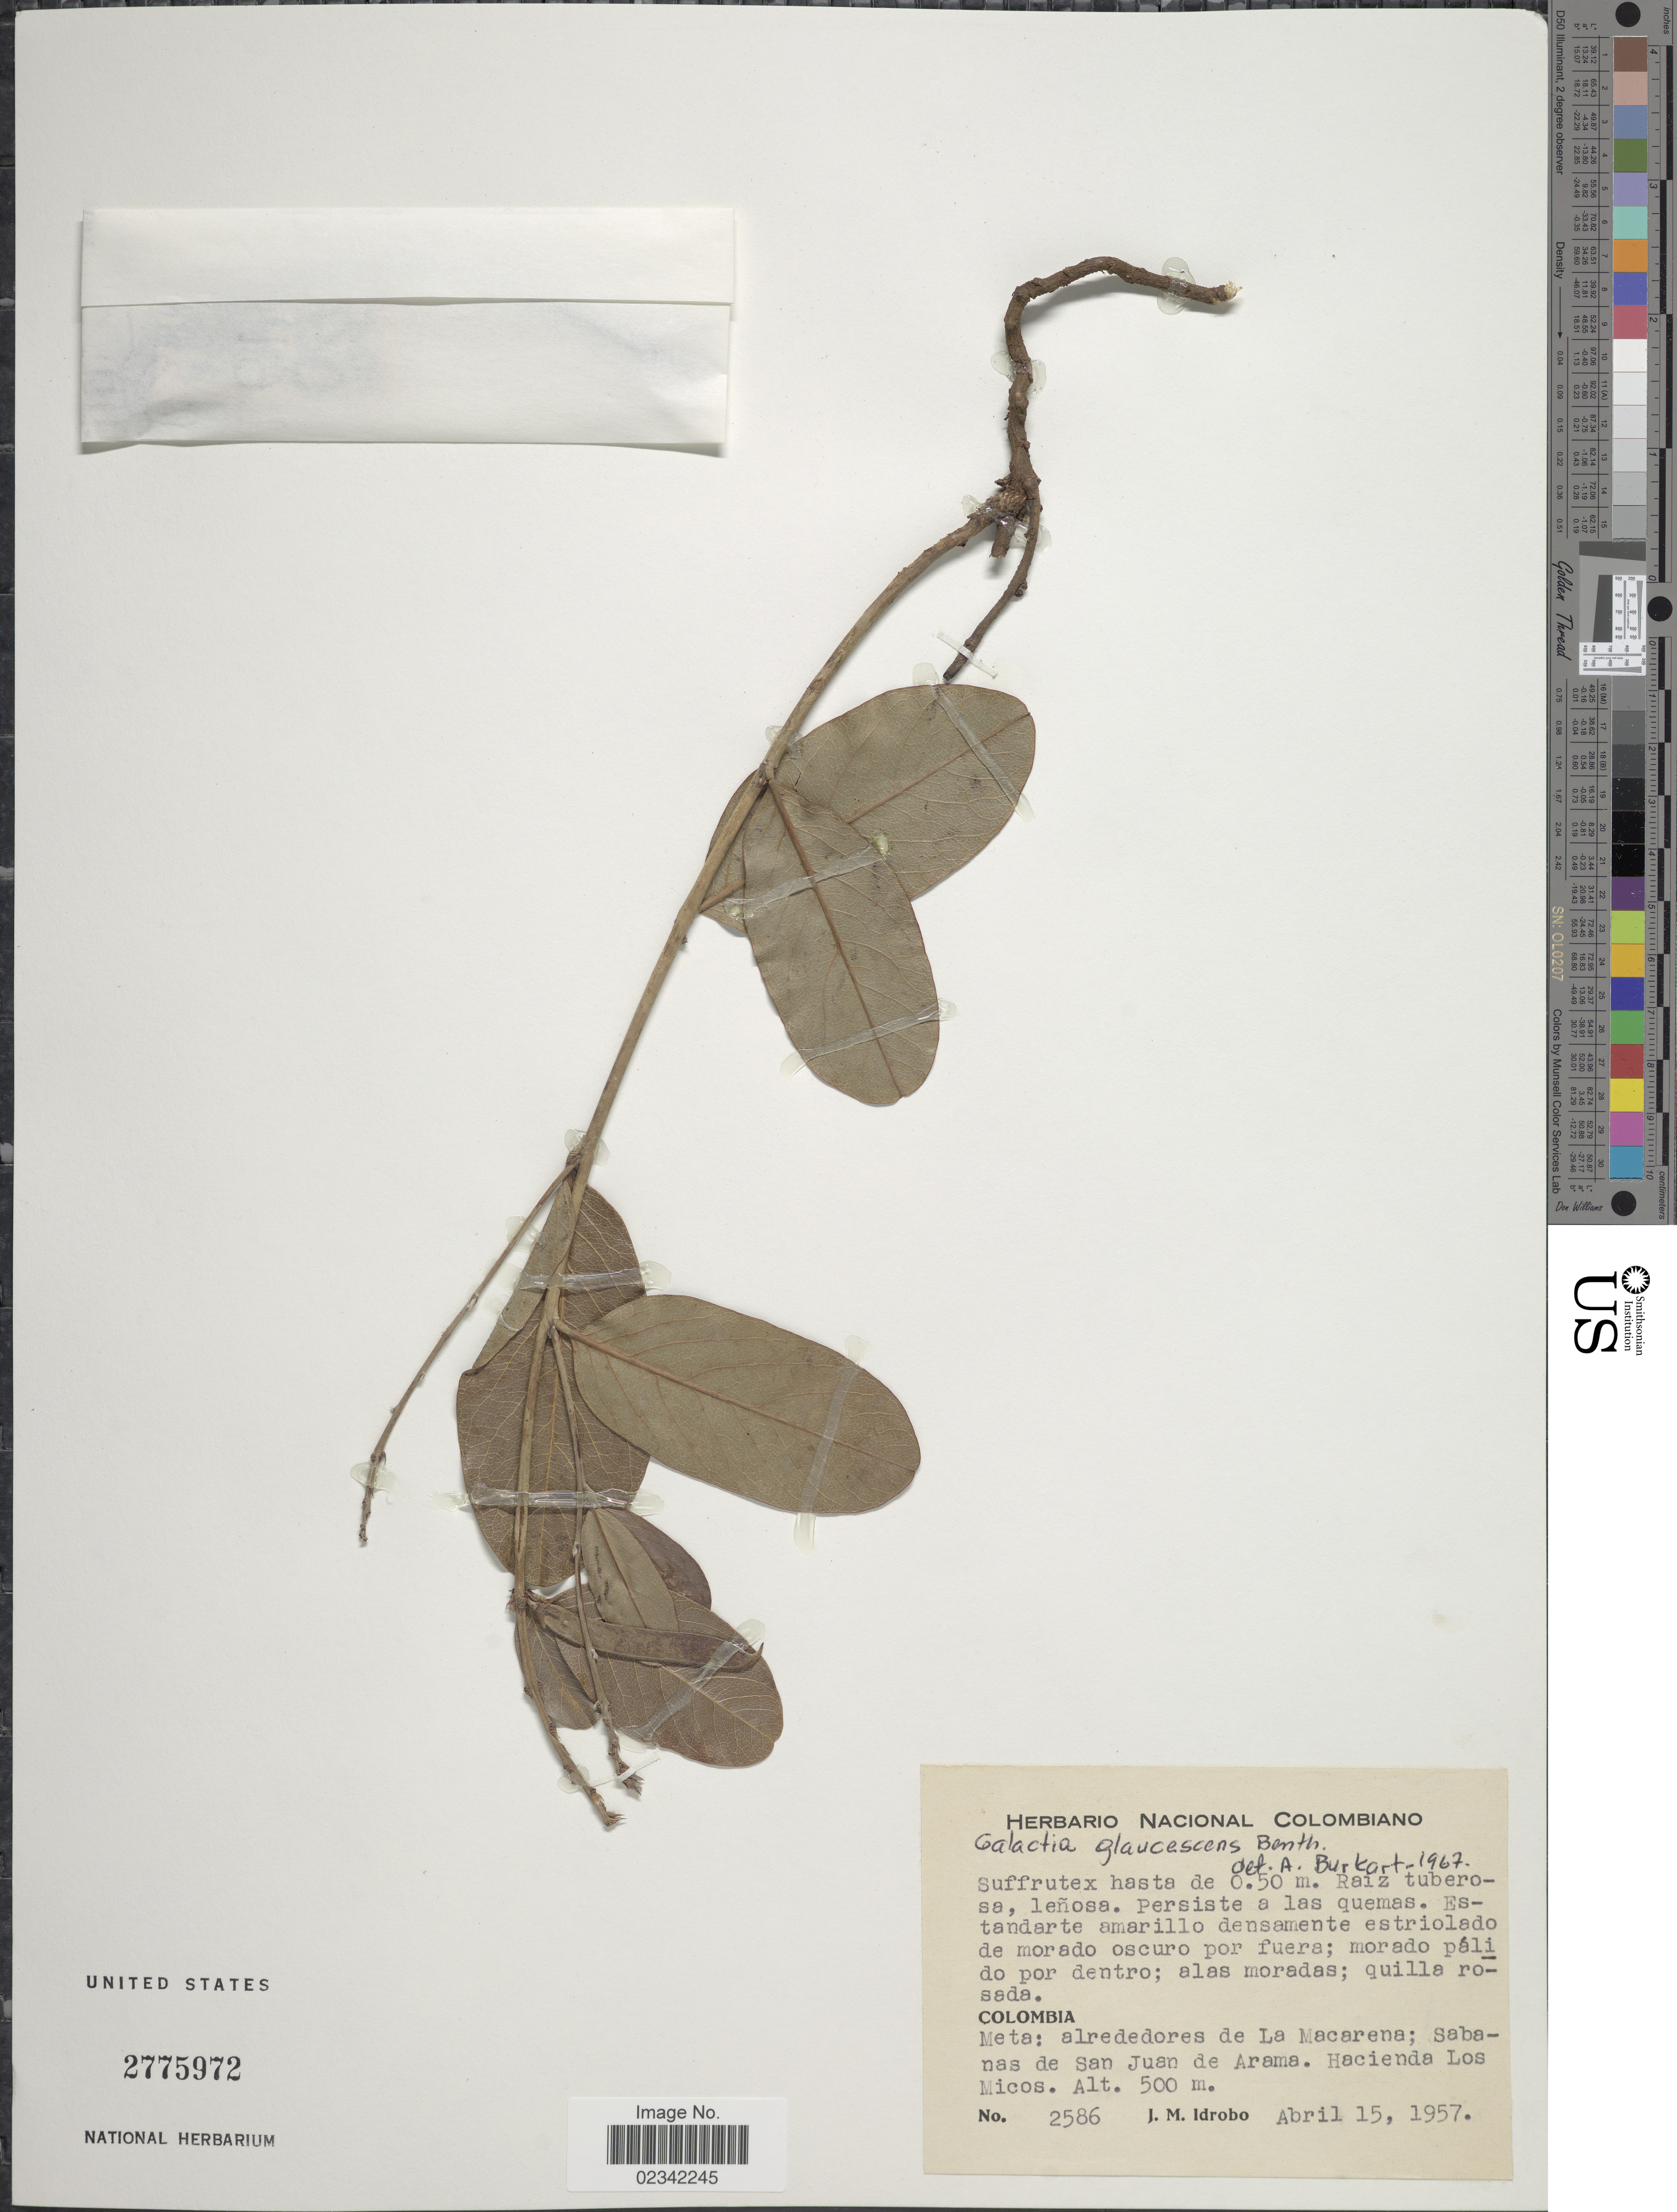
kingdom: Plantae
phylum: Tracheophyta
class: Magnoliopsida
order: Fabales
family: Fabaceae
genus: Galactia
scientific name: Galactia glaucescens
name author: Kunth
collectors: J. M. Idrobo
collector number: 2586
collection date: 1957-04-15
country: Colombia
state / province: Meta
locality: Meta: alrededores de La Macarena; Sabanas de San Juan de Arama, Hacienda Los Micos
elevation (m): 500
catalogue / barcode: US 2775972